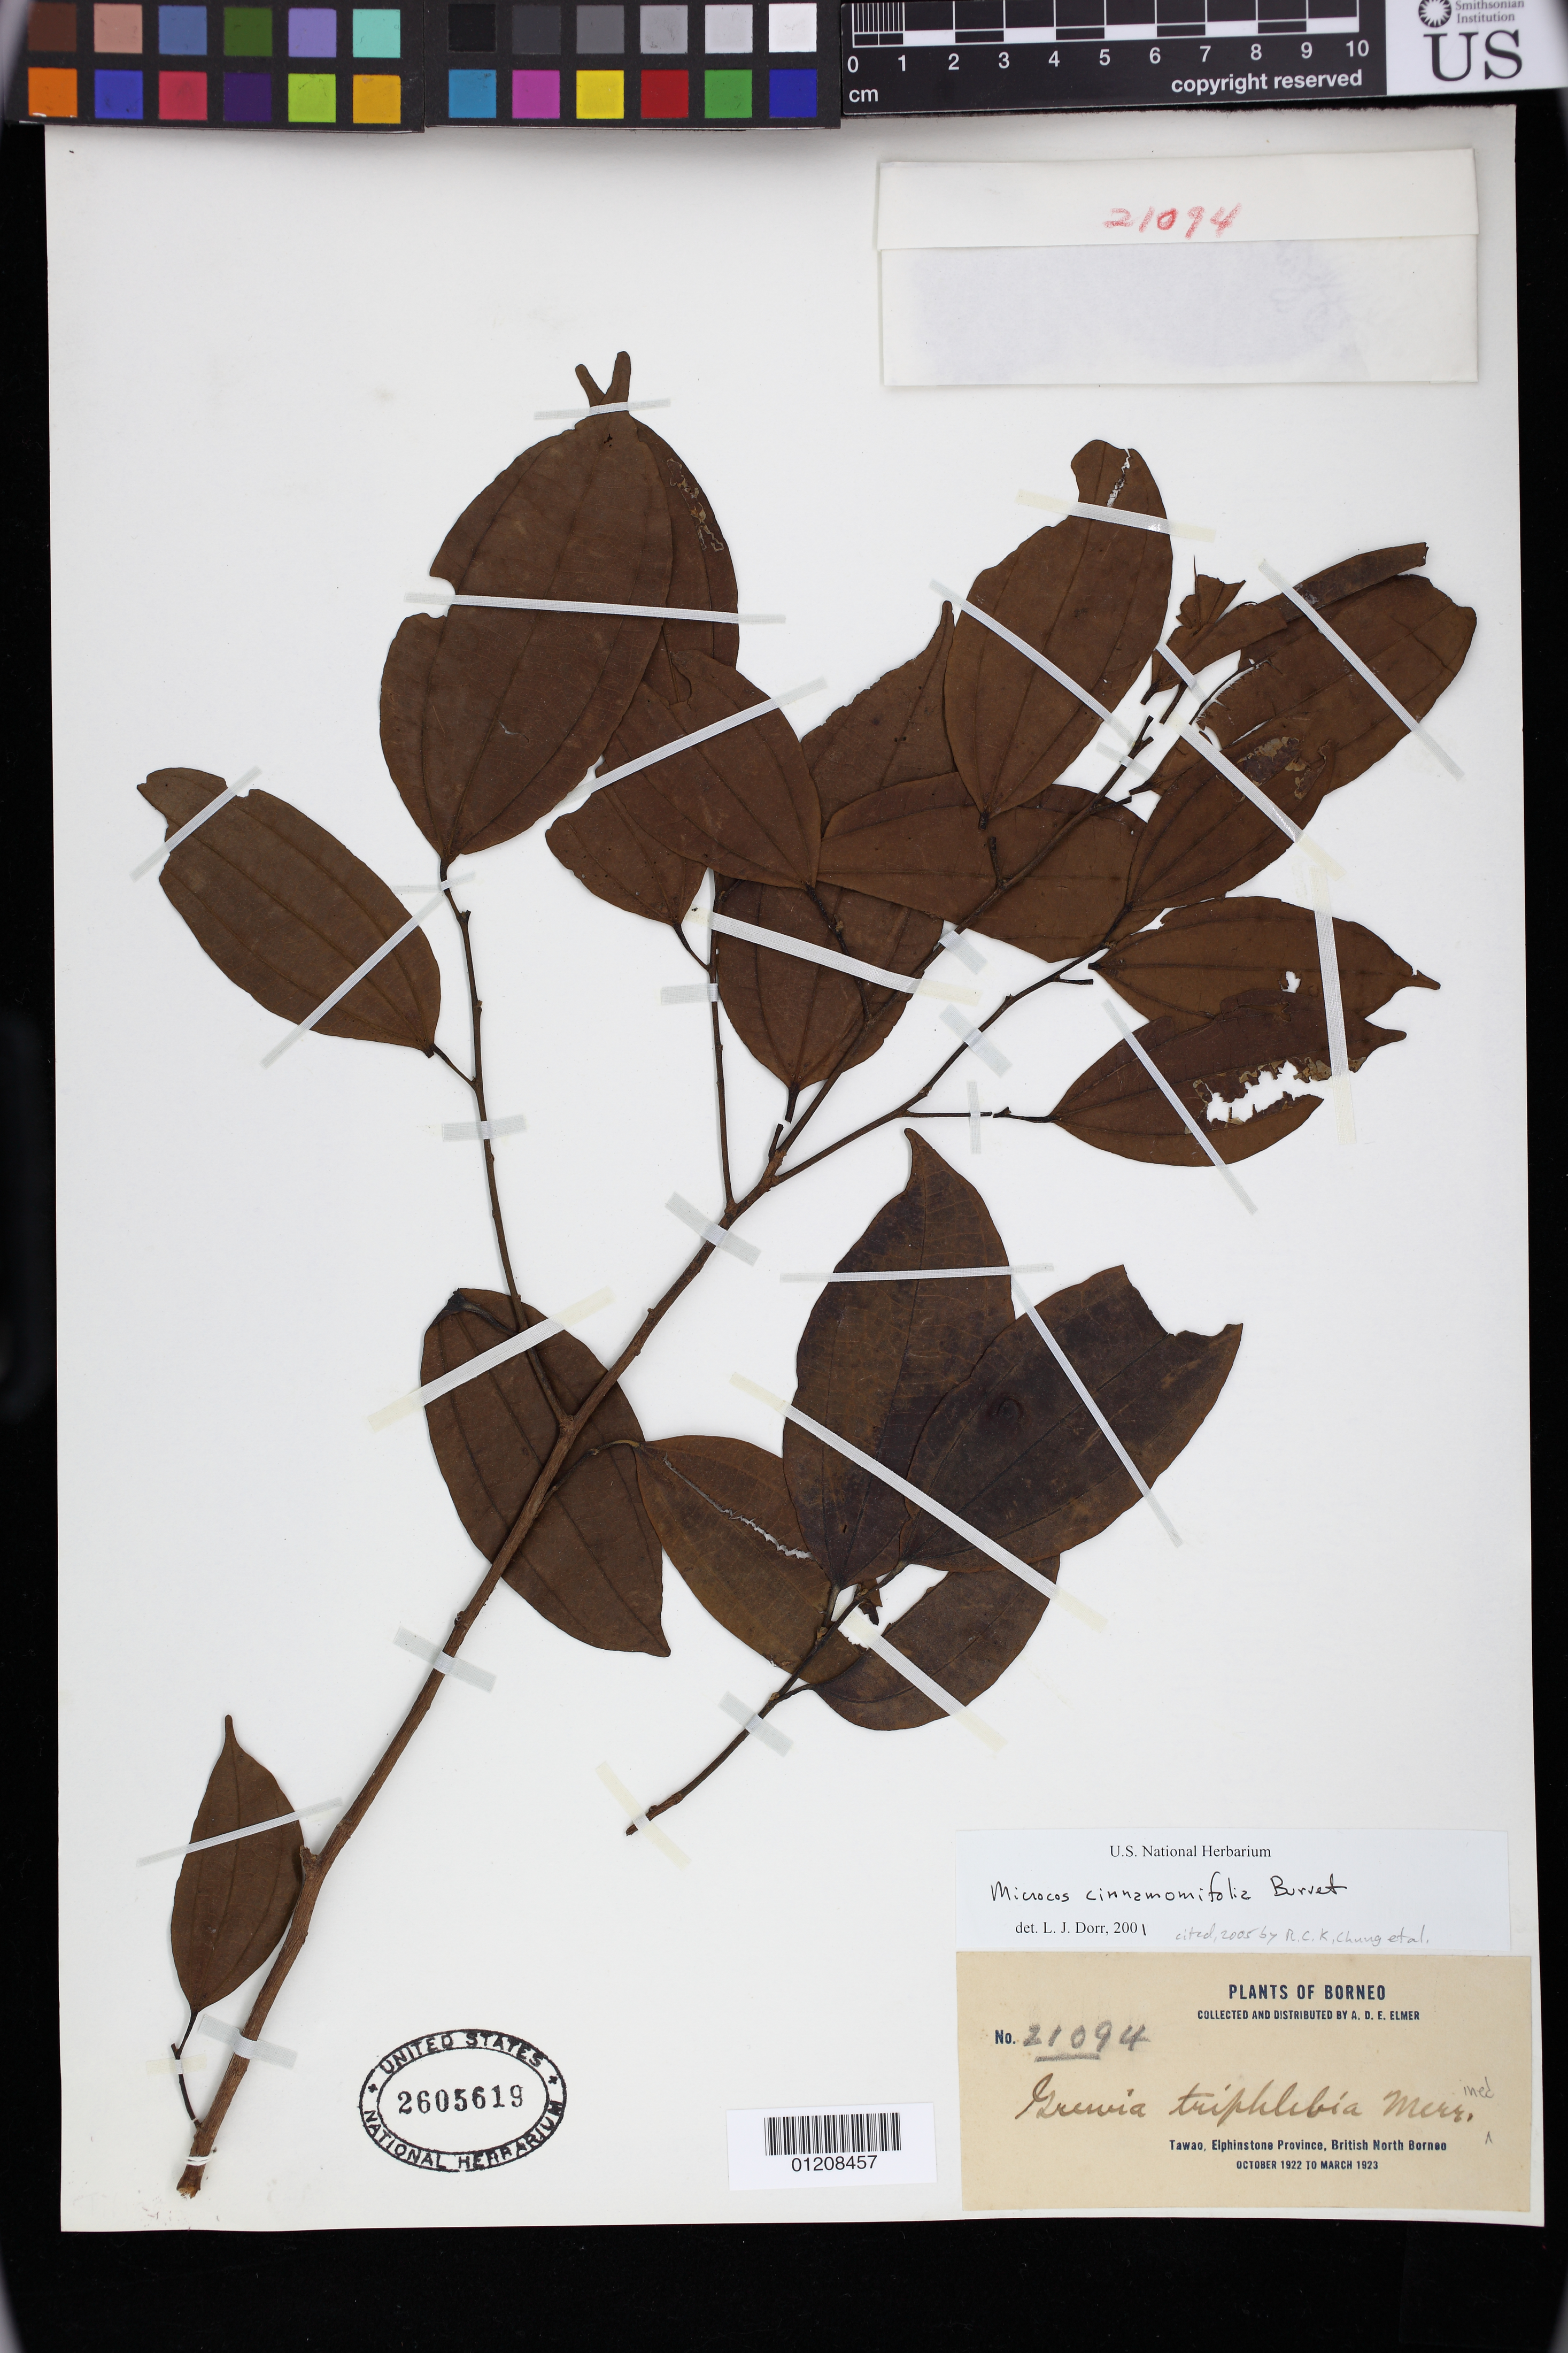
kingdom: Plantae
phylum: Tracheophyta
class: Magnoliopsida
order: Malvales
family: Malvaceae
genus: Microcos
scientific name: Microcos cinnamomifolia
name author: Burret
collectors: A. D. E. Elmer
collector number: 21094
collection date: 1922-10/1923-03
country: Malaysia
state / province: Sabah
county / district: Tawau Division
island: Borneo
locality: Tawau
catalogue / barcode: US 2605619